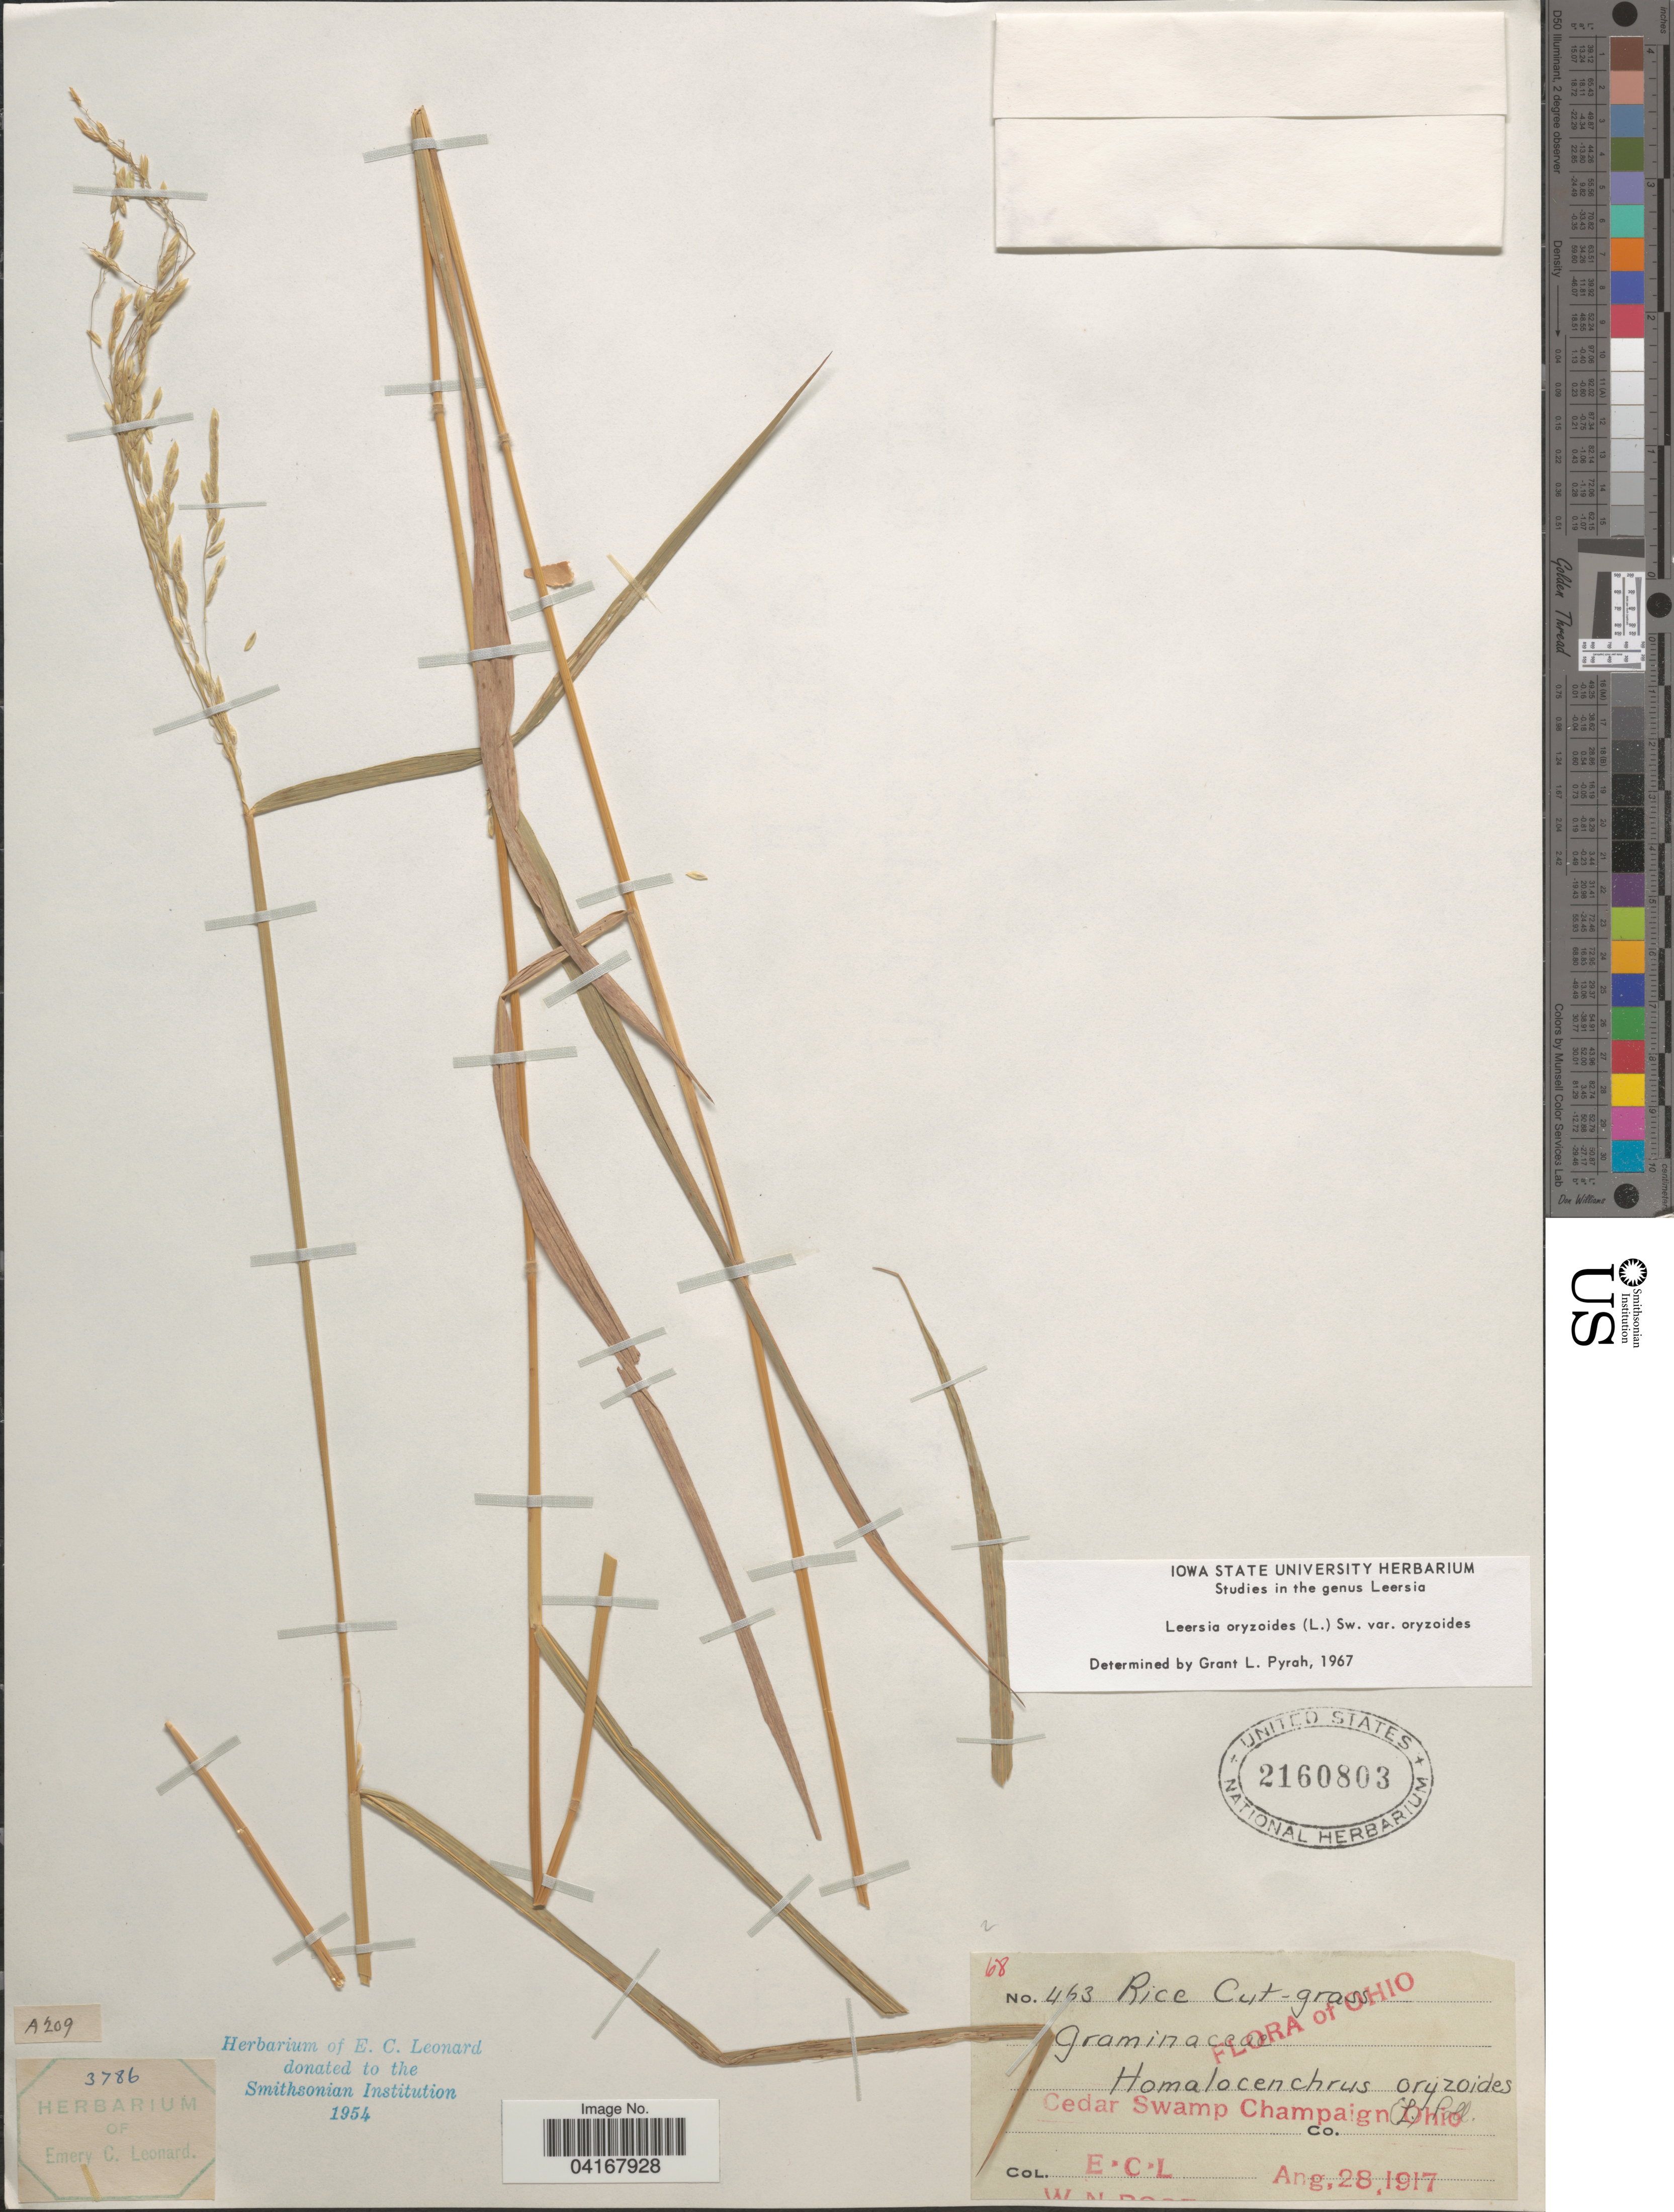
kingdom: Plantae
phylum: Tracheophyta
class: Liliopsida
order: Poales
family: Poaceae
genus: Leersia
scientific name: Leersia oryzoides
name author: (L.) Sw.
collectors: E. C. Leonard & W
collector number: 463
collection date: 1917-08-28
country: United States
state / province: Ohio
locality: Cedar Swamp Champaign.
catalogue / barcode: US 2160803